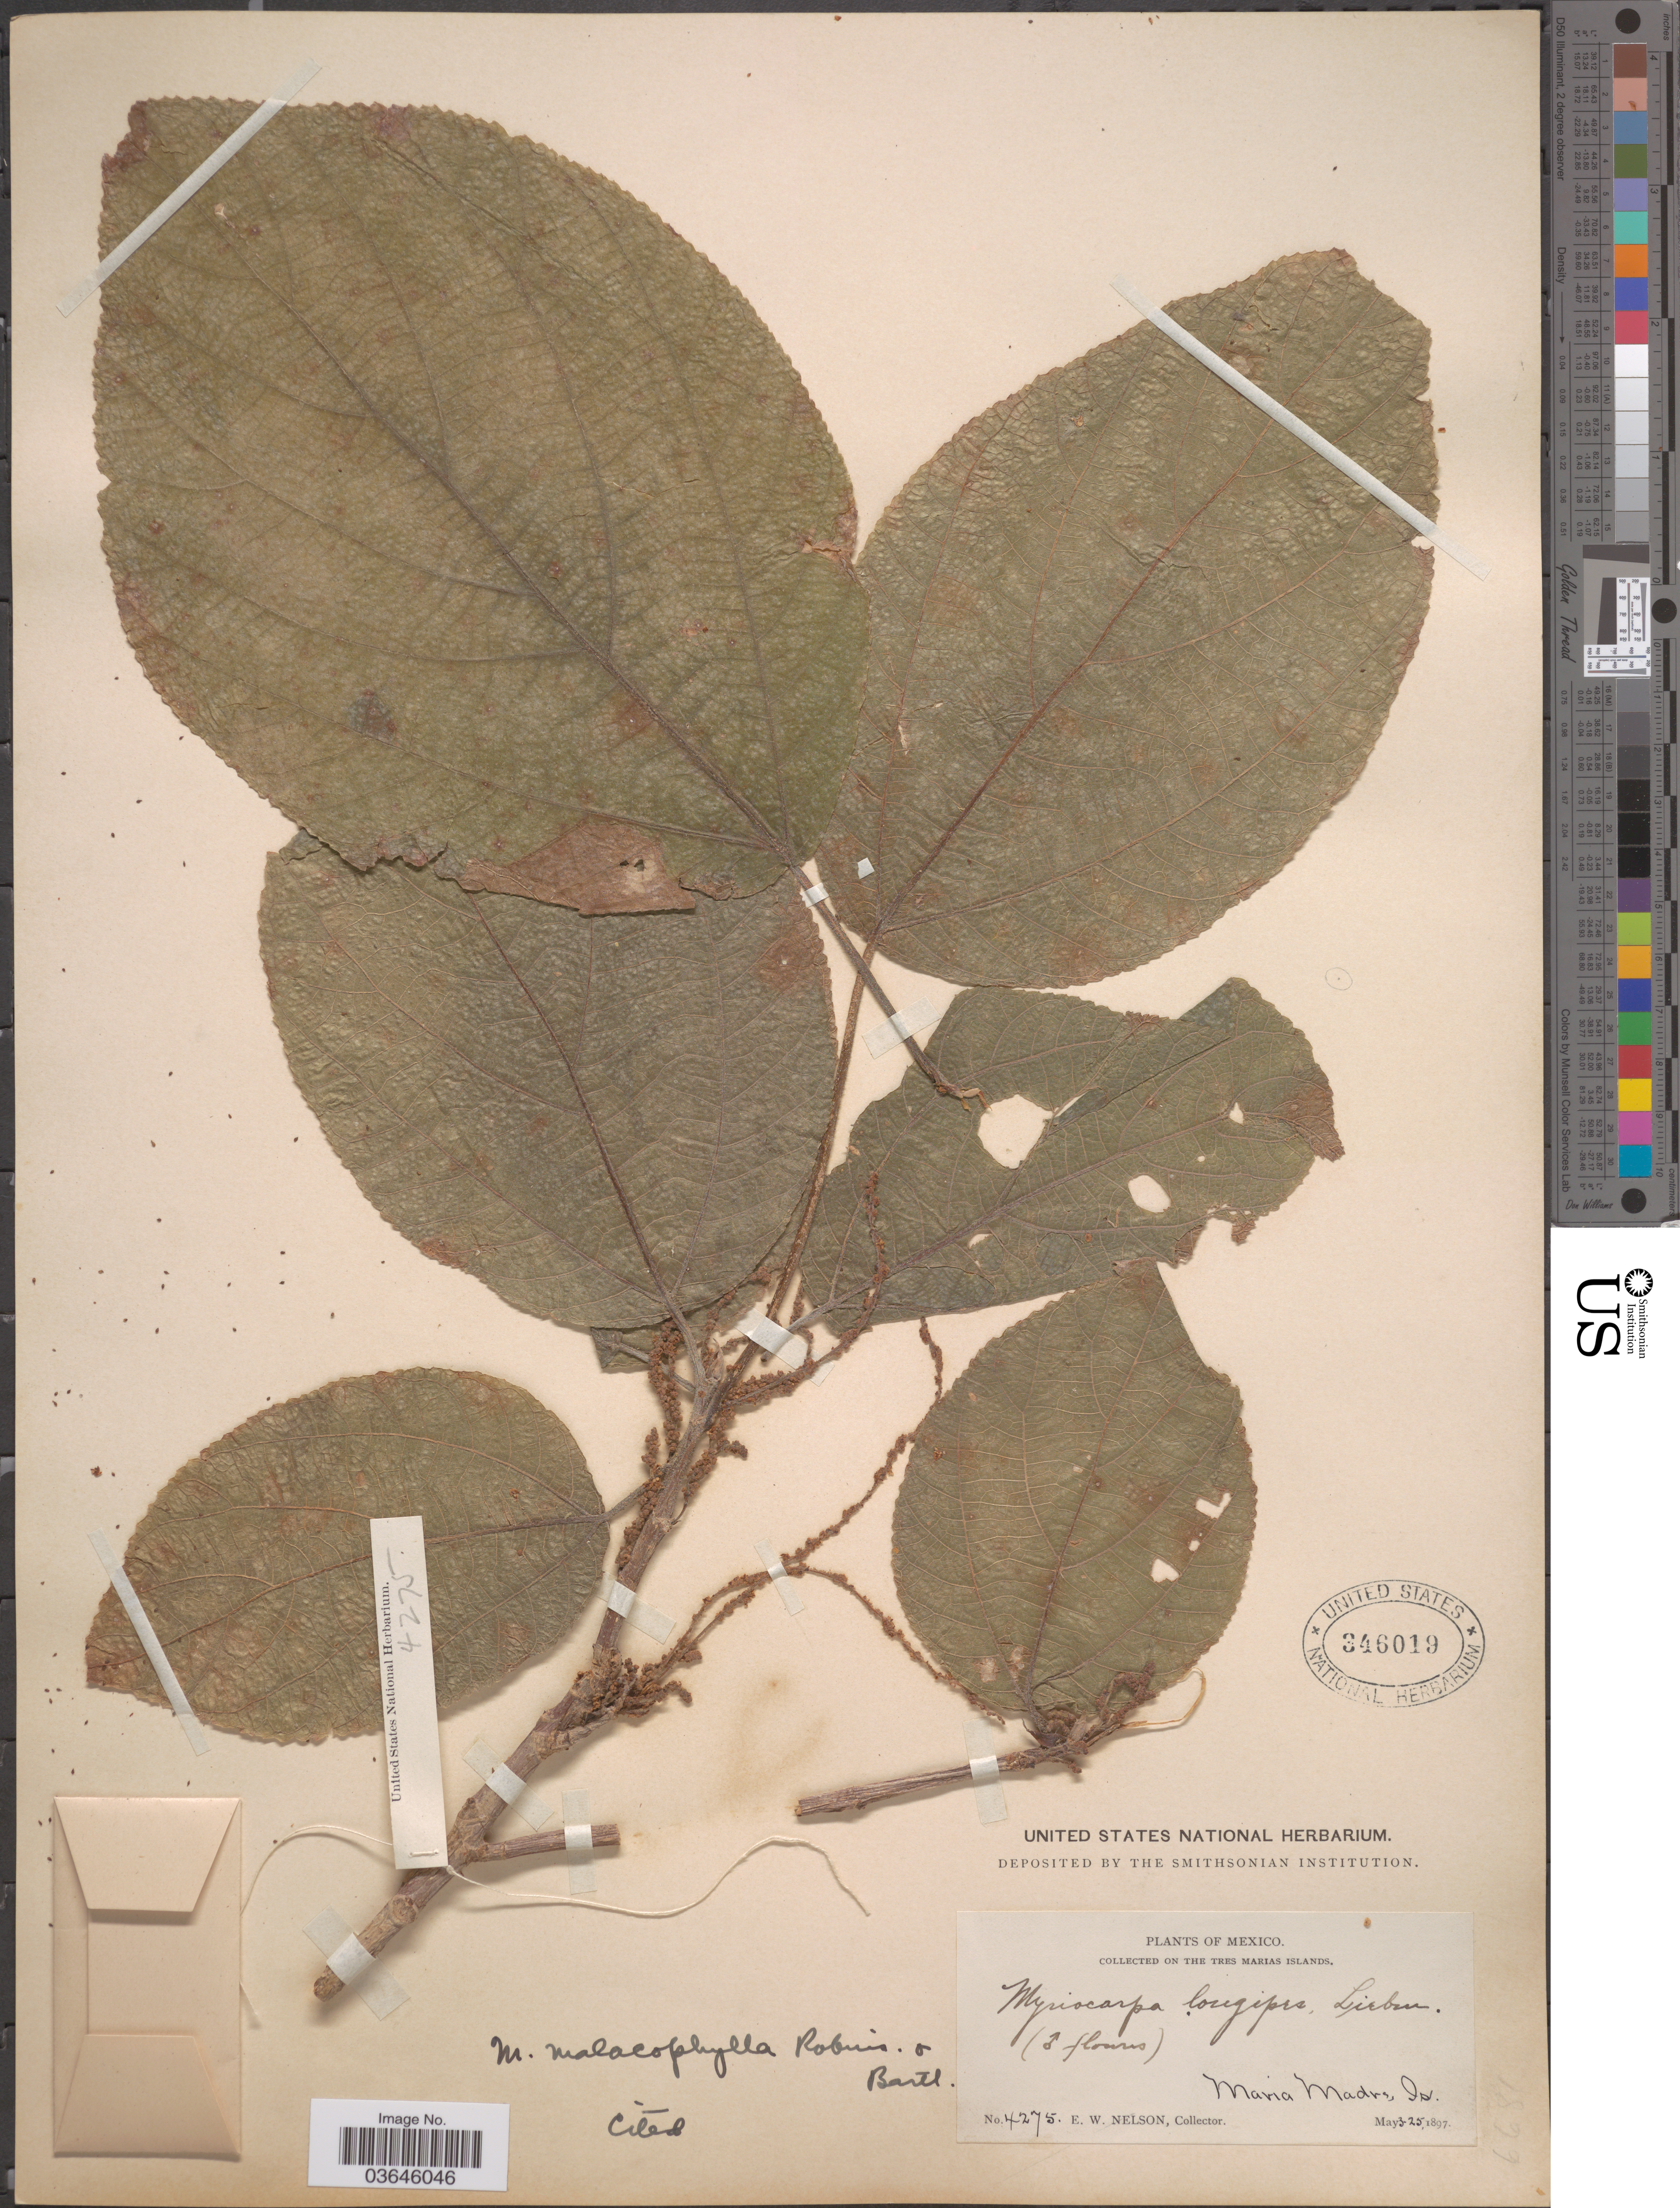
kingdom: Plantae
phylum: Tracheophyta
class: Magnoliopsida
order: Rosales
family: Urticaceae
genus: Myriocarpa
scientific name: Myriocarpa malacophylla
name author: B.L. Rob. & Bartlett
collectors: E. W. Nelson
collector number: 4275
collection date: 1897-05-03/1897-05-25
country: Mexico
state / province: Nayarit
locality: Tres Marias Islands. Maria Madre, Is.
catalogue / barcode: US 346019